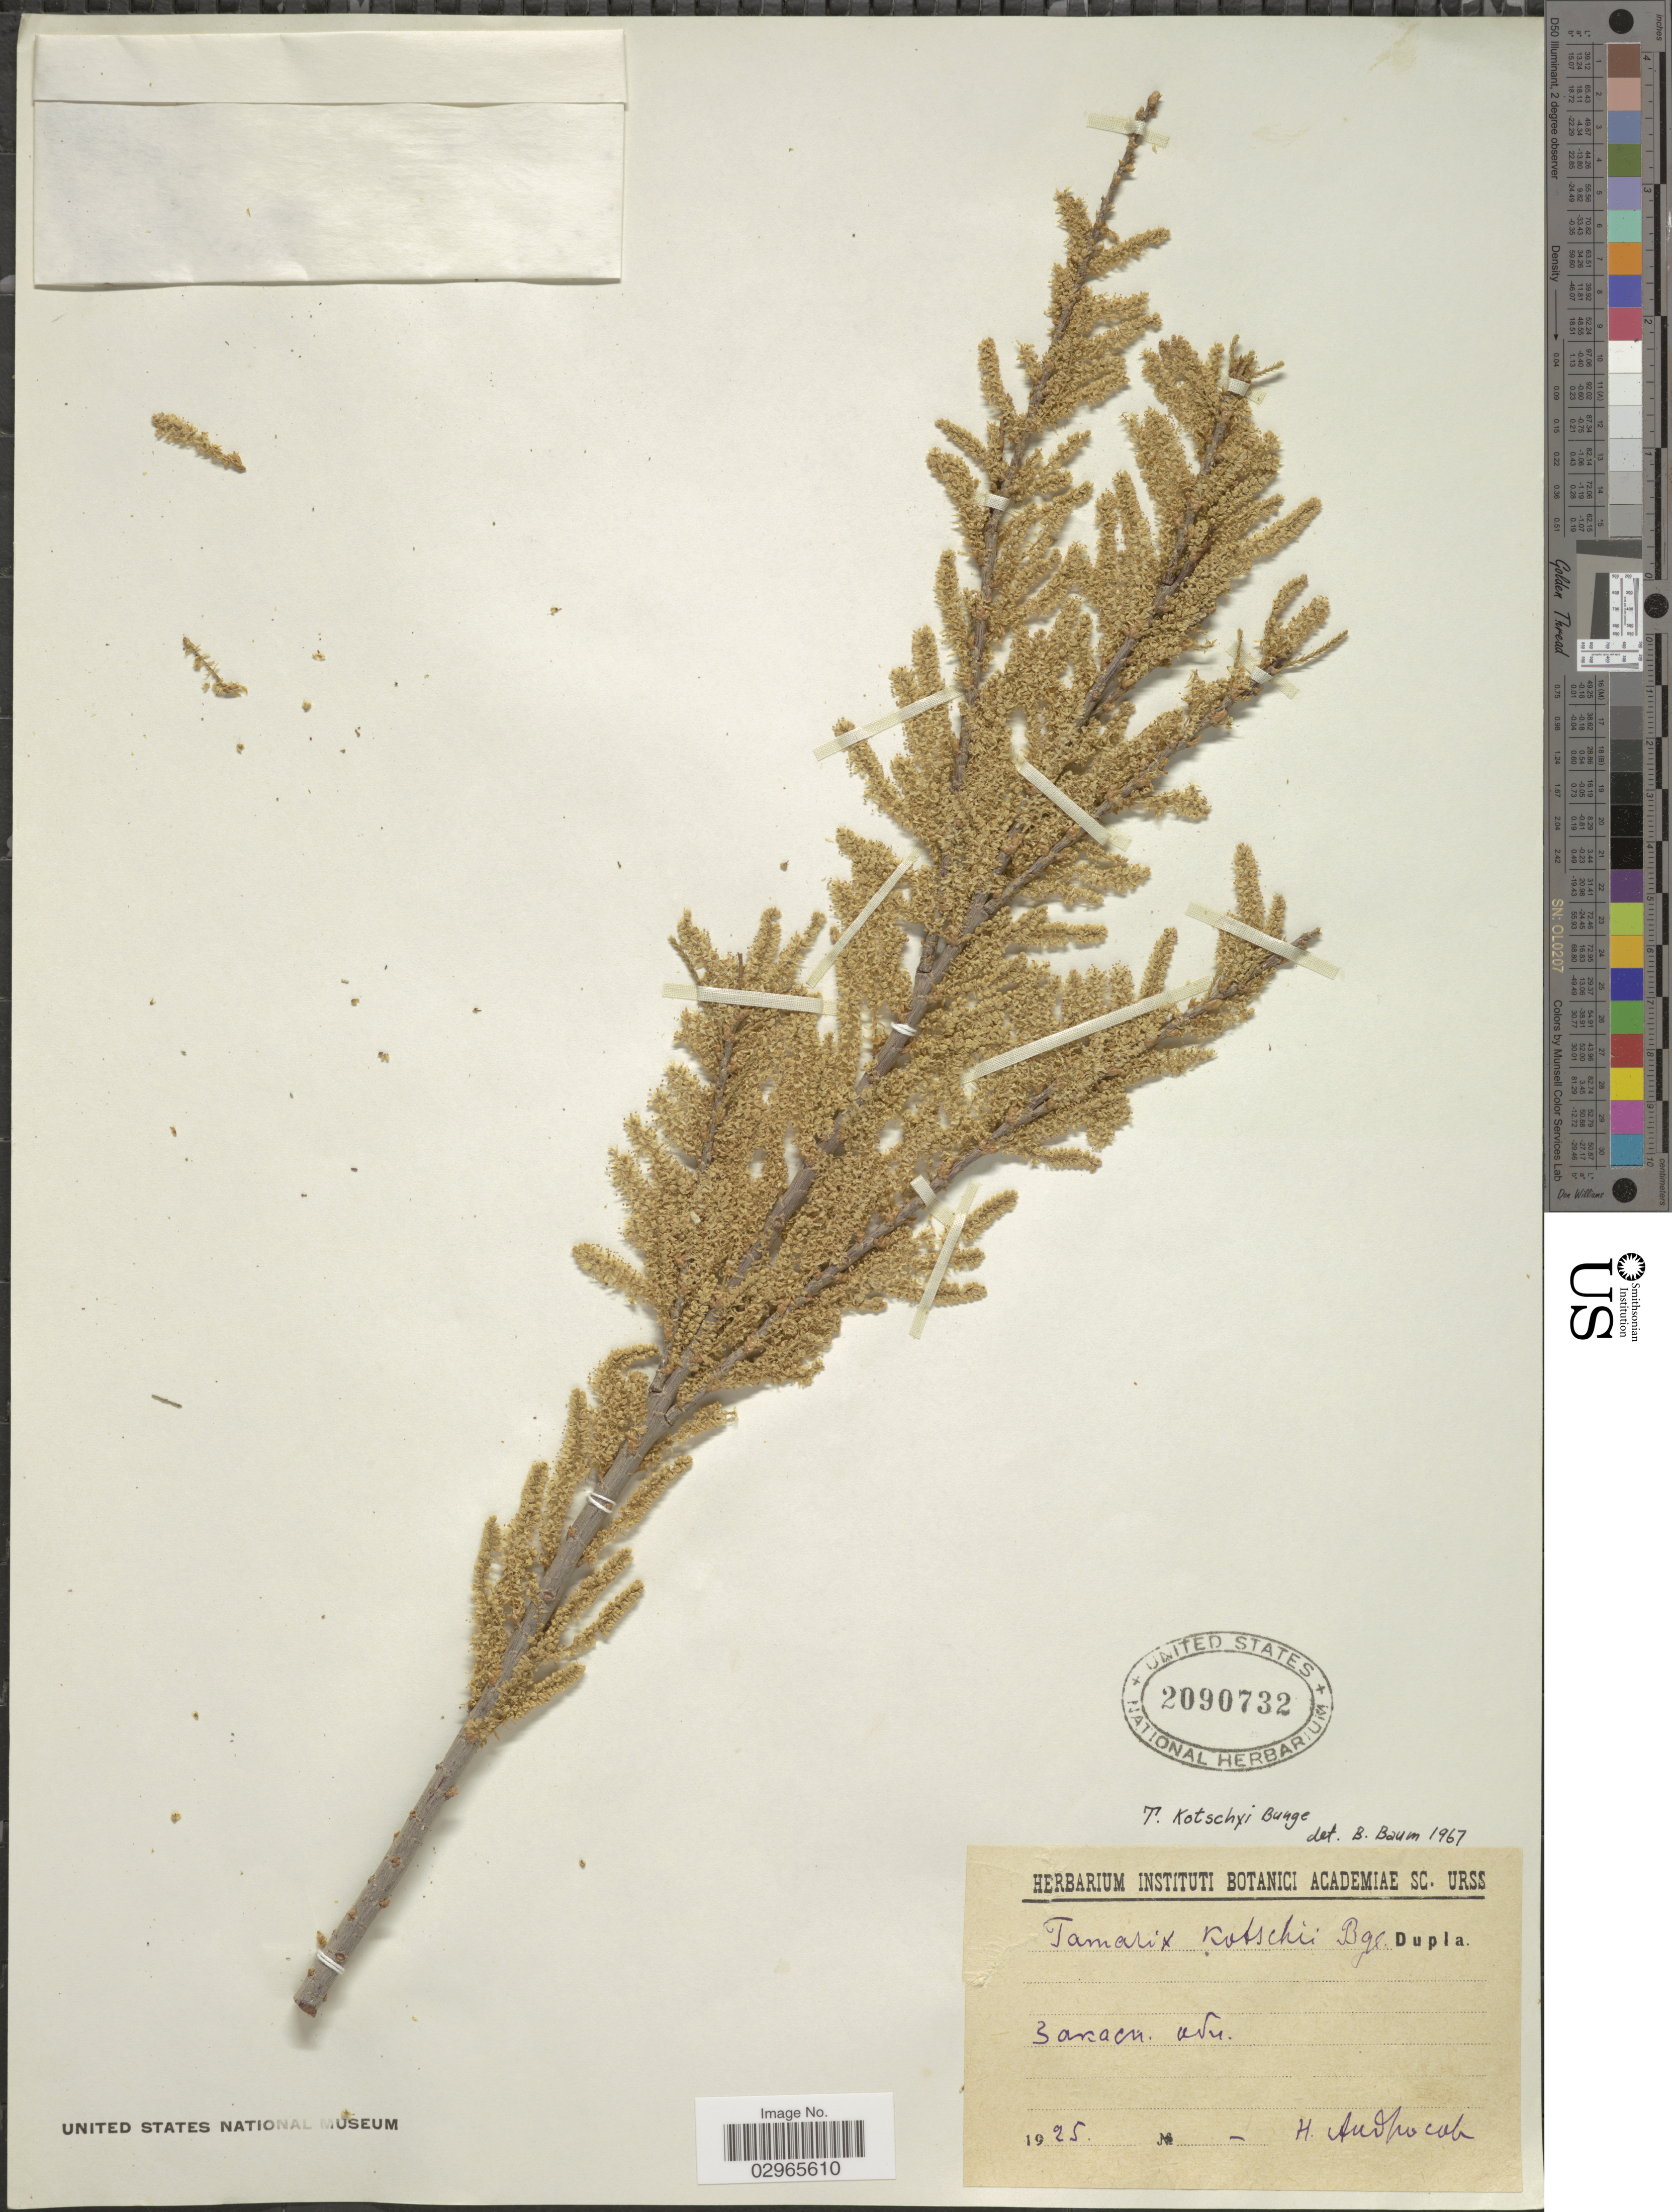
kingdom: Plantae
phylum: Tracheophyta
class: Magnoliopsida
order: Caryophyllales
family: Tamaricaceae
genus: Tamarix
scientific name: Tamarix kotschyi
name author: Bunge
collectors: N. Androsova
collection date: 1925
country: Turkmenistan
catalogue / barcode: US 2090732